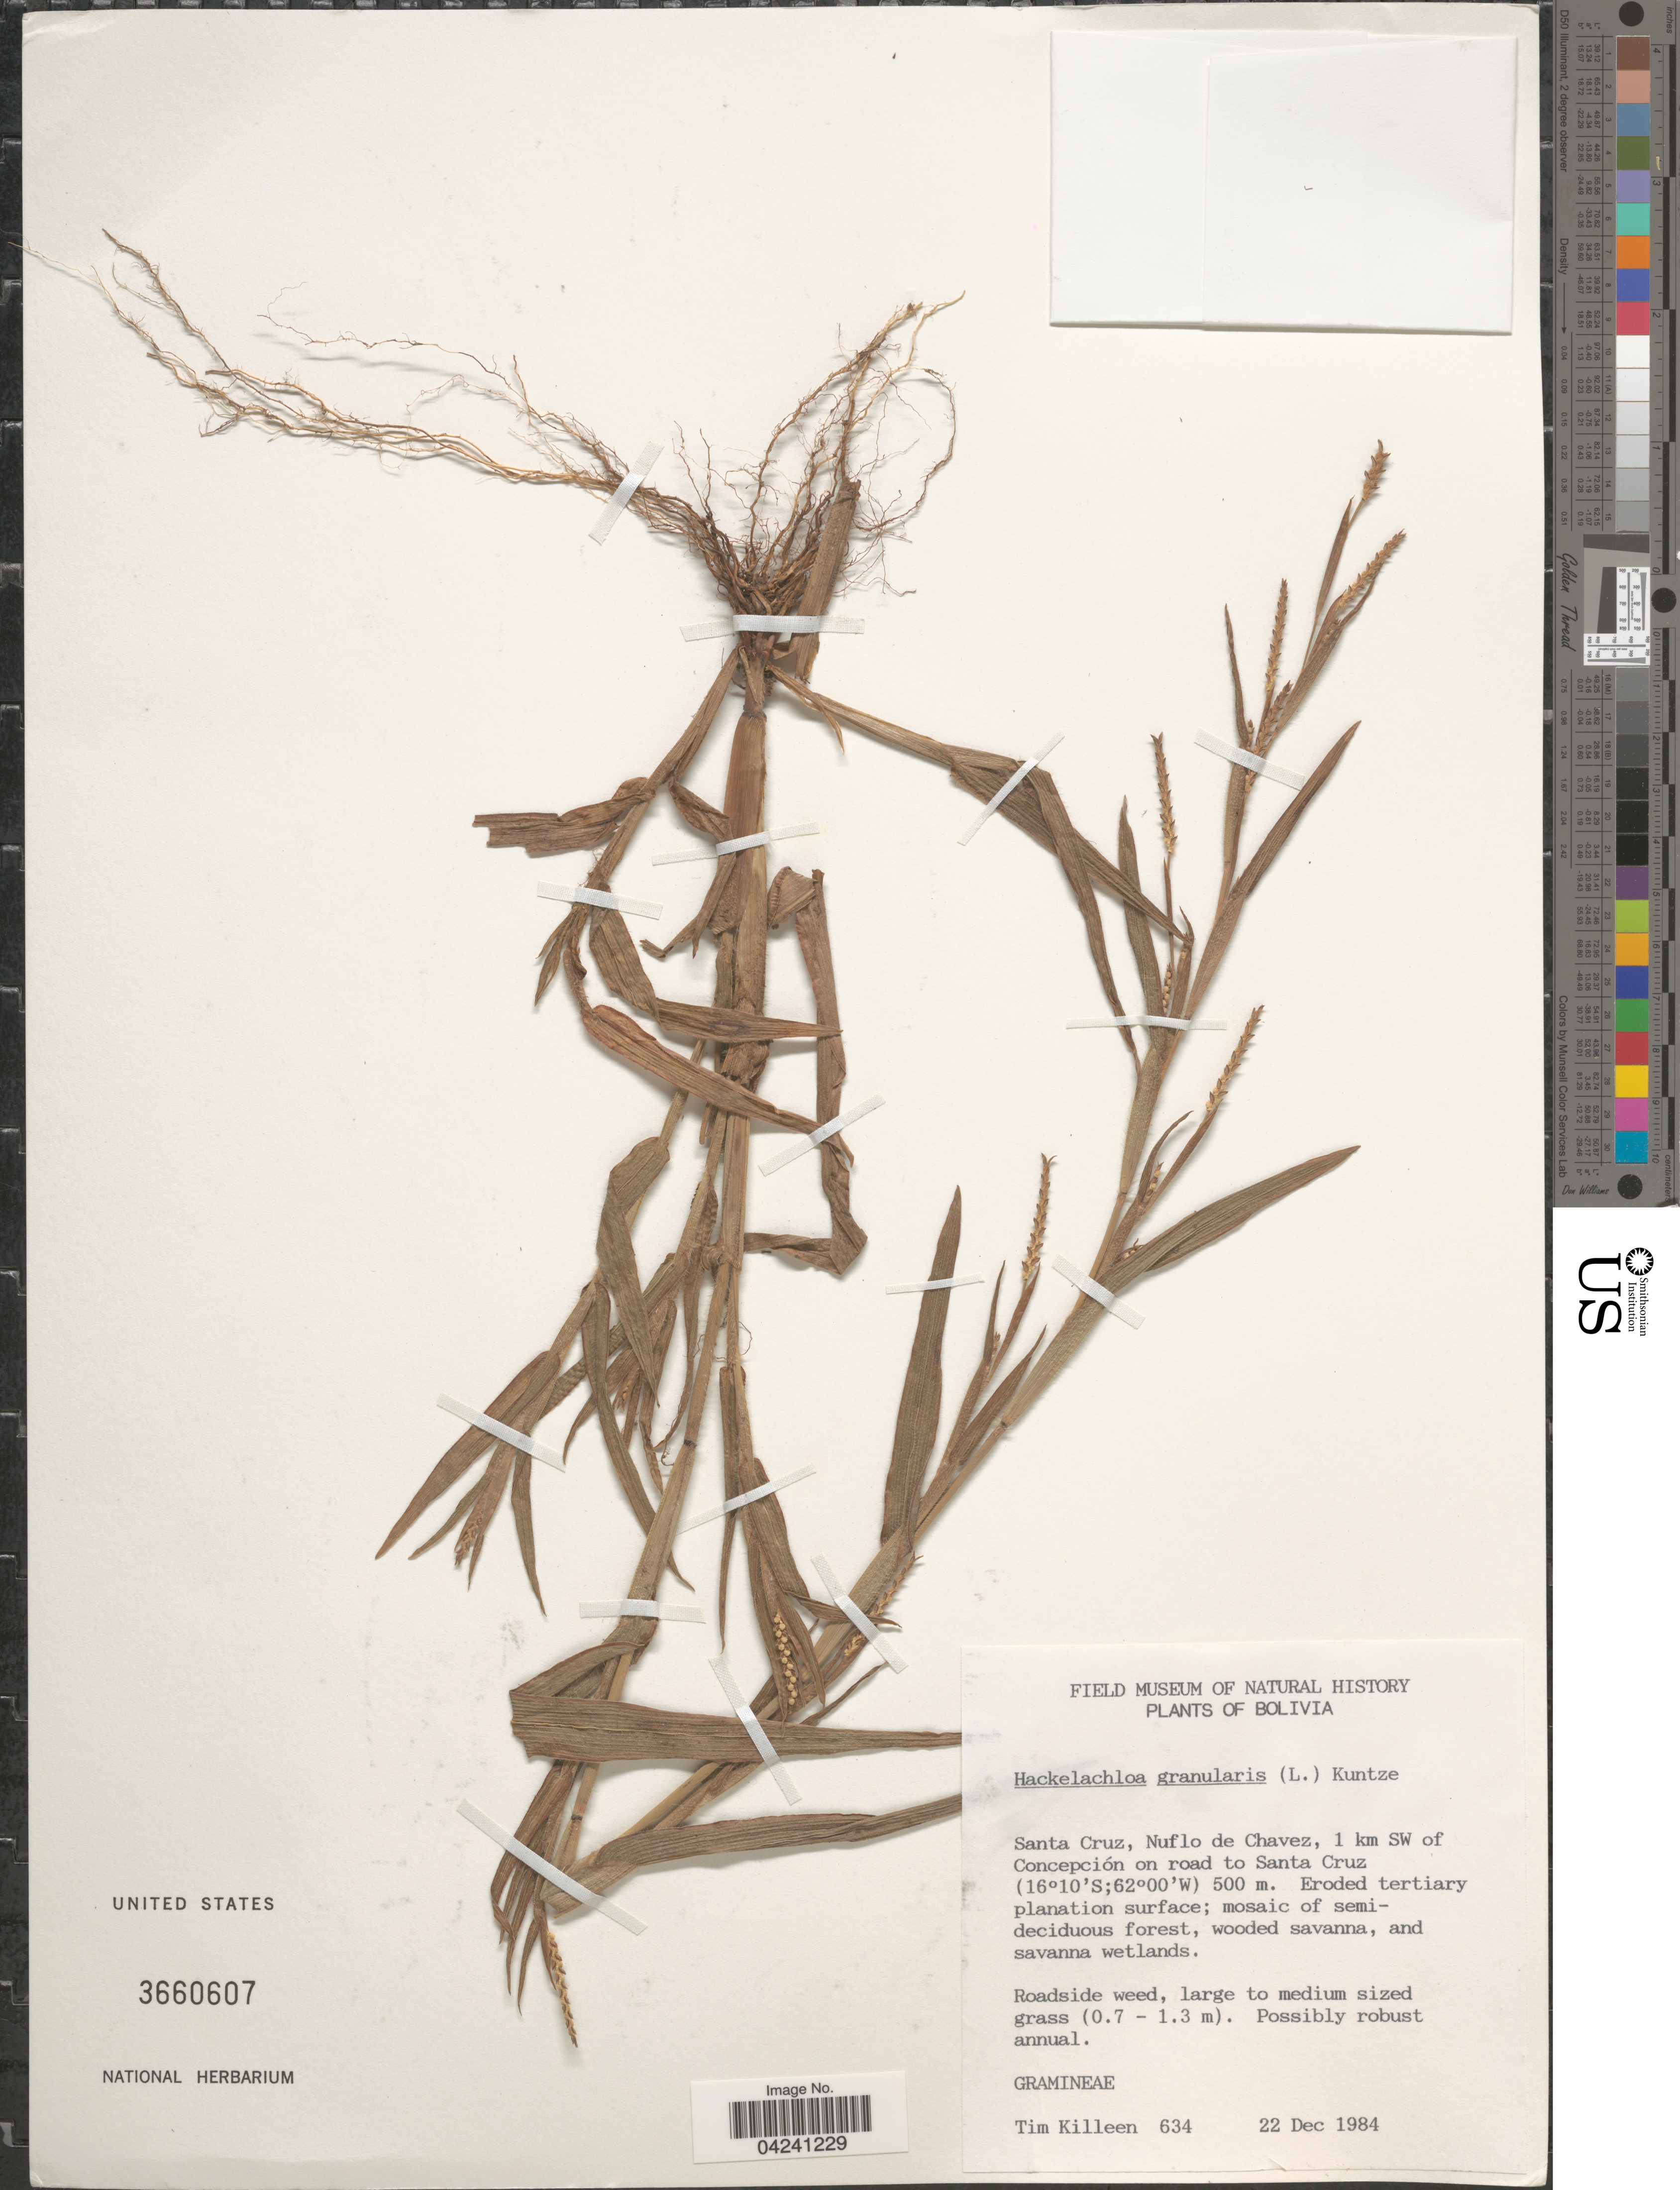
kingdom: Plantae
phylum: Tracheophyta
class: Liliopsida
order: Poales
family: Poaceae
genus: Hackelochloa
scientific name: Hackelochloa granularis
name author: (L.) Kuntze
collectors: T. J. Killeen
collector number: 634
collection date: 1984-12-22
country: Bolivia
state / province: Santa Cruz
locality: Nuflo de Chavez, 1 km SW of Concepción on road to Santa Cruz.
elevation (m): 500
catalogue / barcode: US 3660607